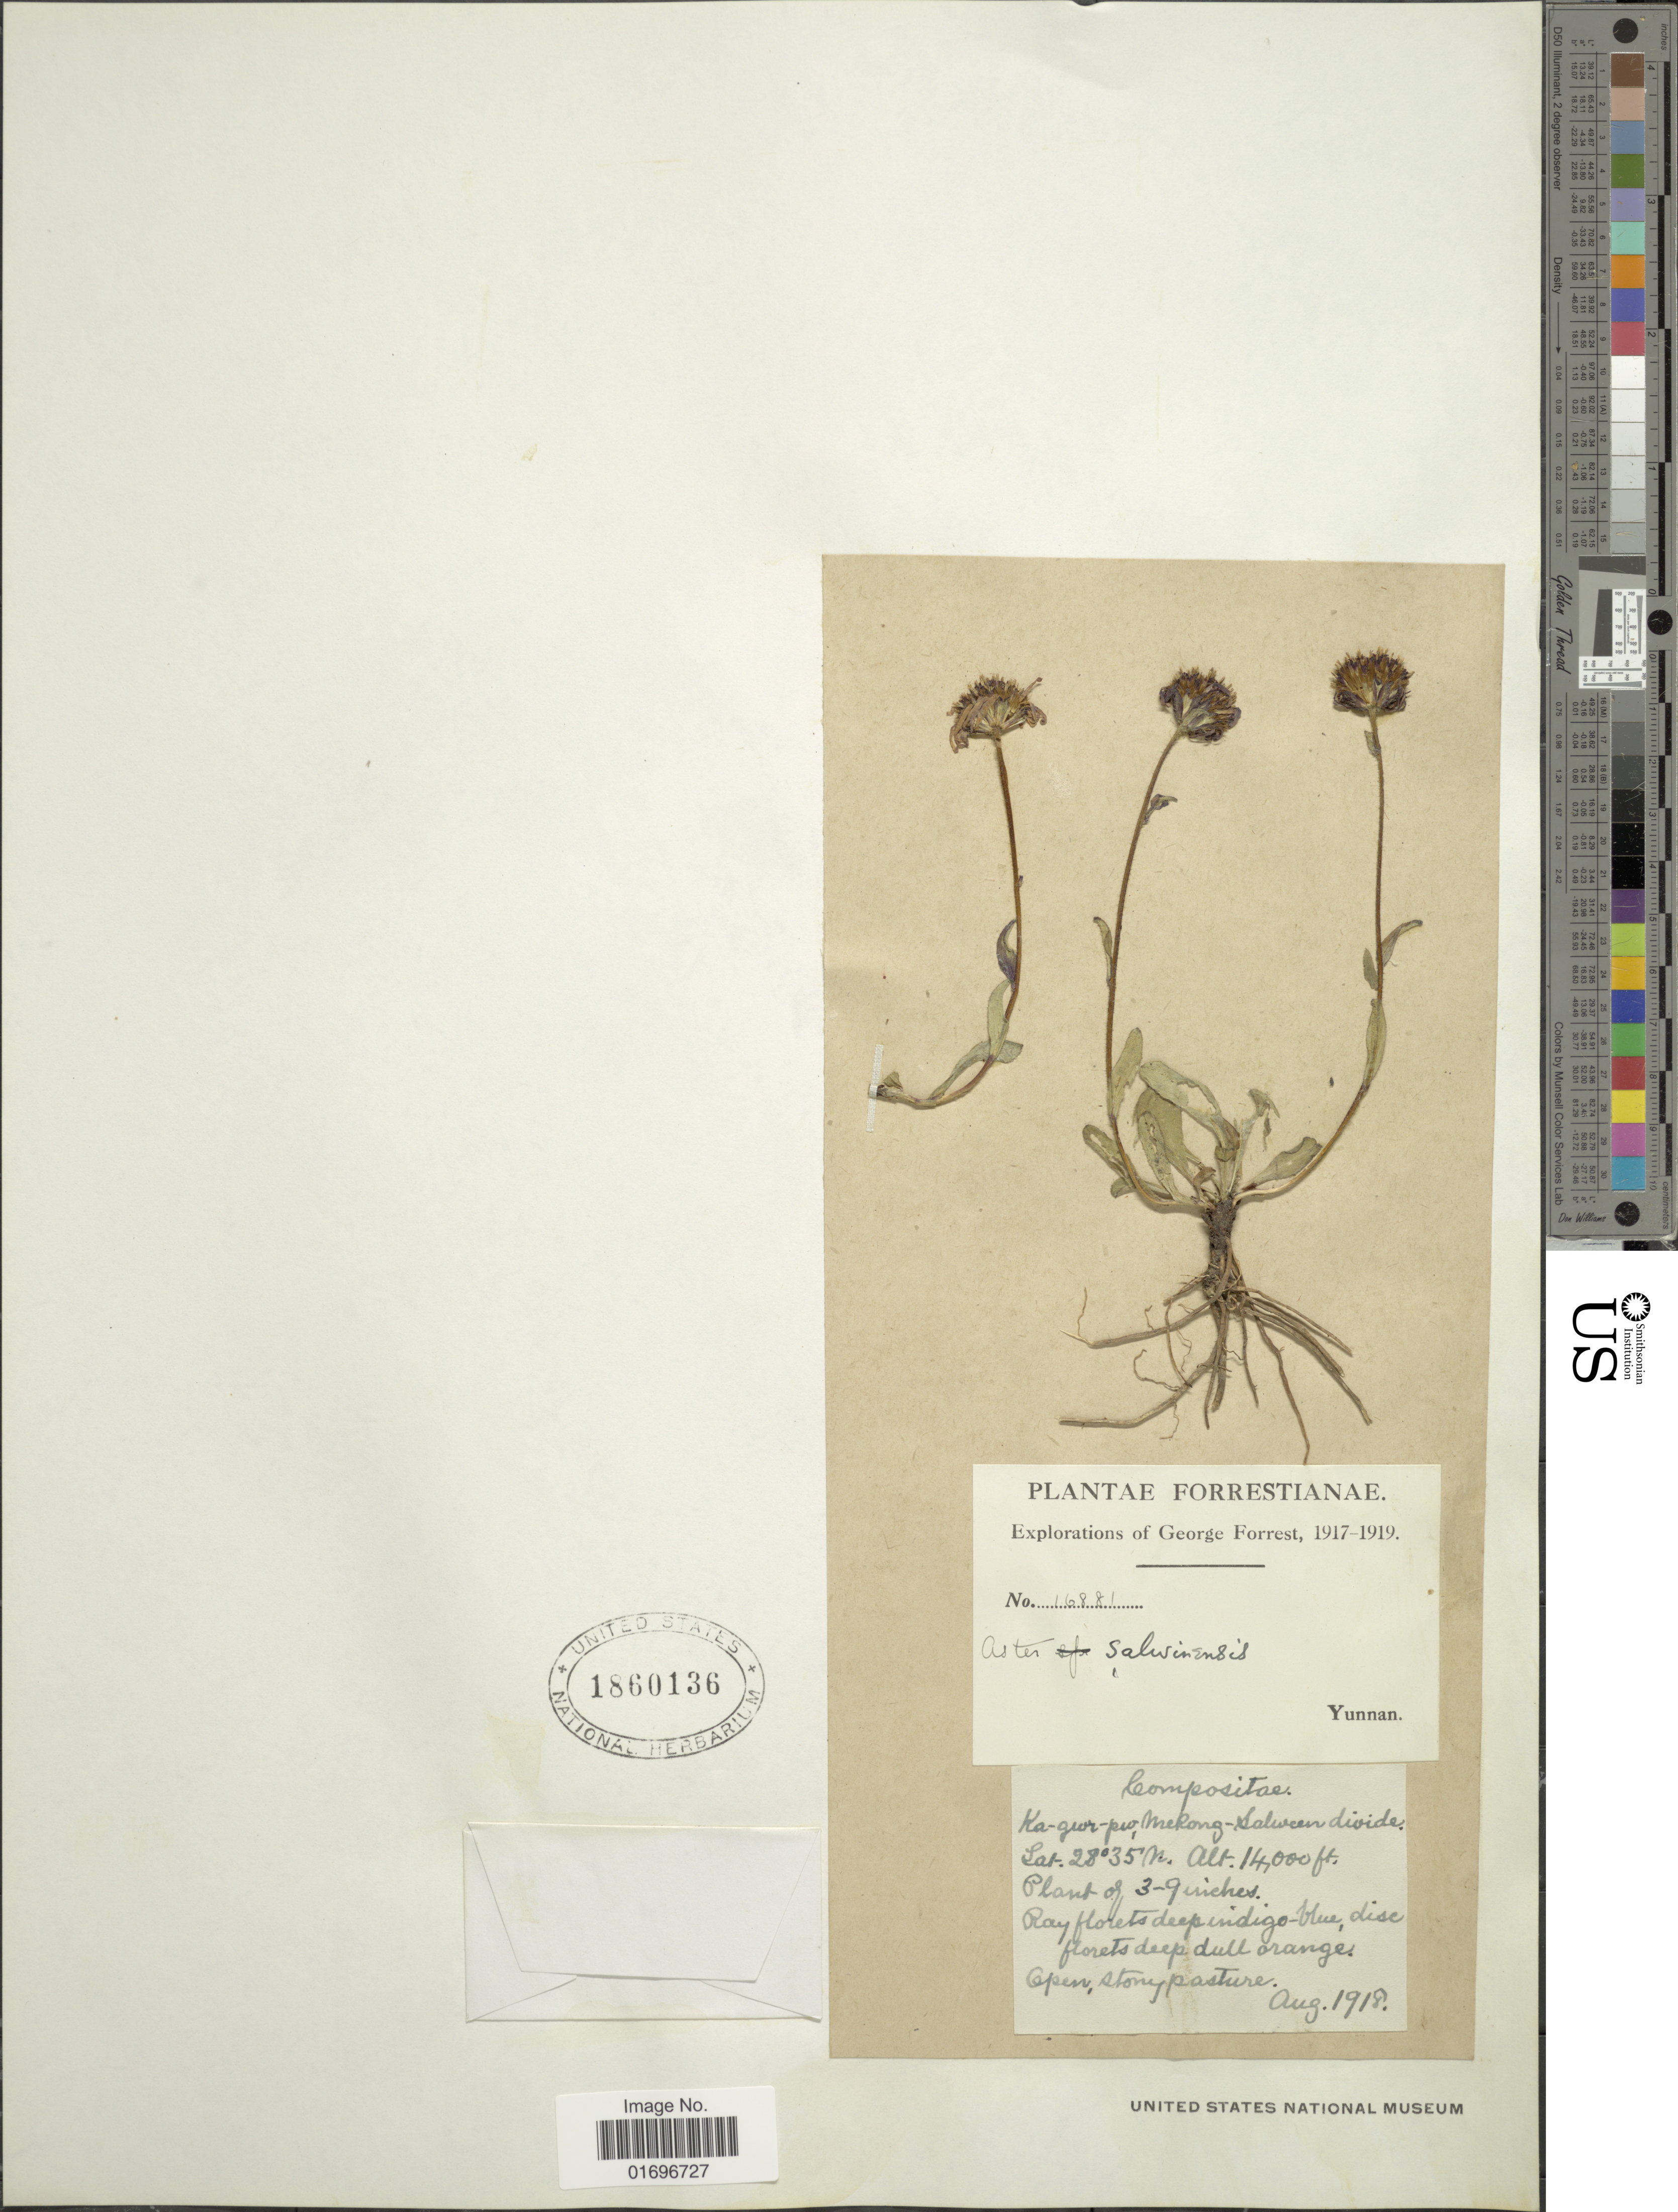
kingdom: Plantae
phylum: Tracheophyta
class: Magnoliopsida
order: Asterales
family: Asteraceae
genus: Aster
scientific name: Aster salwinensis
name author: Onno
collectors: G. Forrest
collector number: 16881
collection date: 1918-08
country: China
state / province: Yunnan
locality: Yunnan. Ka-gur-pro Mekong - Salween divide [interpreted]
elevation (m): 4267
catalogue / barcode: US 1860136